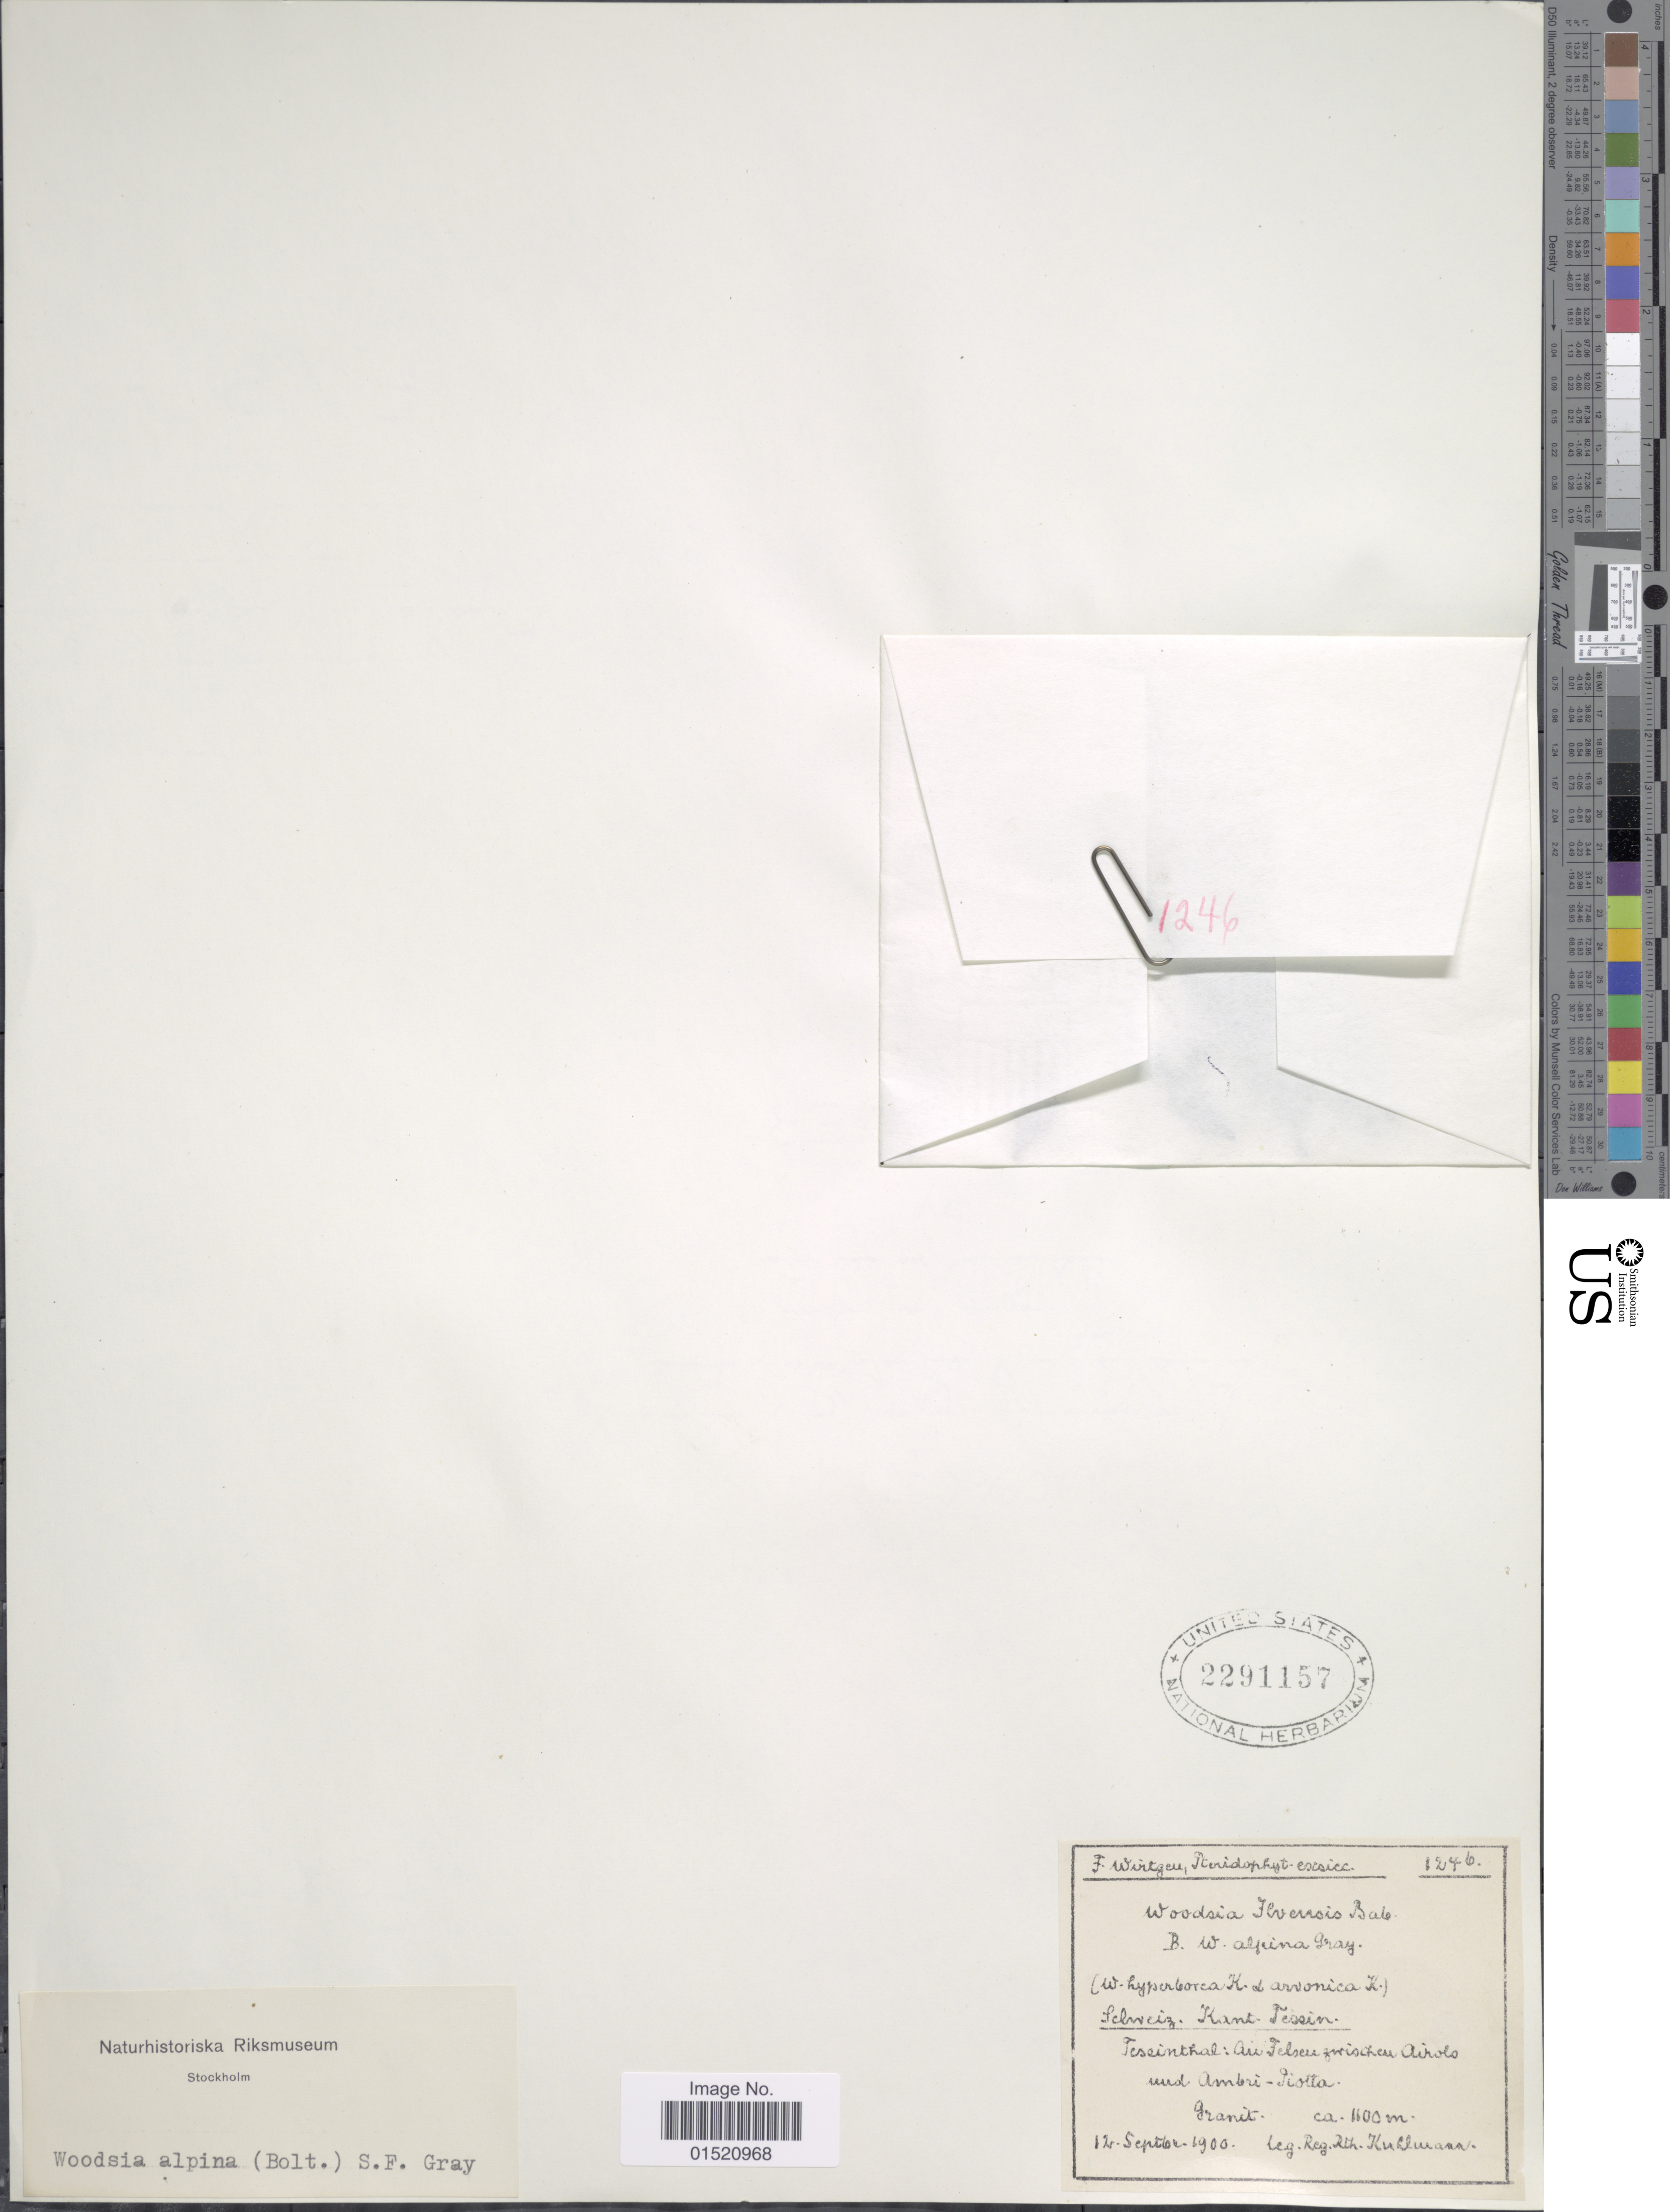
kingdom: Plantae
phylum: Tracheophyta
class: Polypodiopsida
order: Polypodiales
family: Woodsiaceae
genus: Woodsia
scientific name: Woodsia alpina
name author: (Bolton) S.F. Gray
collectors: R. Kuhlmann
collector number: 1246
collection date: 1900-09-12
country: Switzerland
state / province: Ticino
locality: Teseinthal: Au Felsen zwischen Airolo und Ambri-Piotta.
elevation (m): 1100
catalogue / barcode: US 2291157